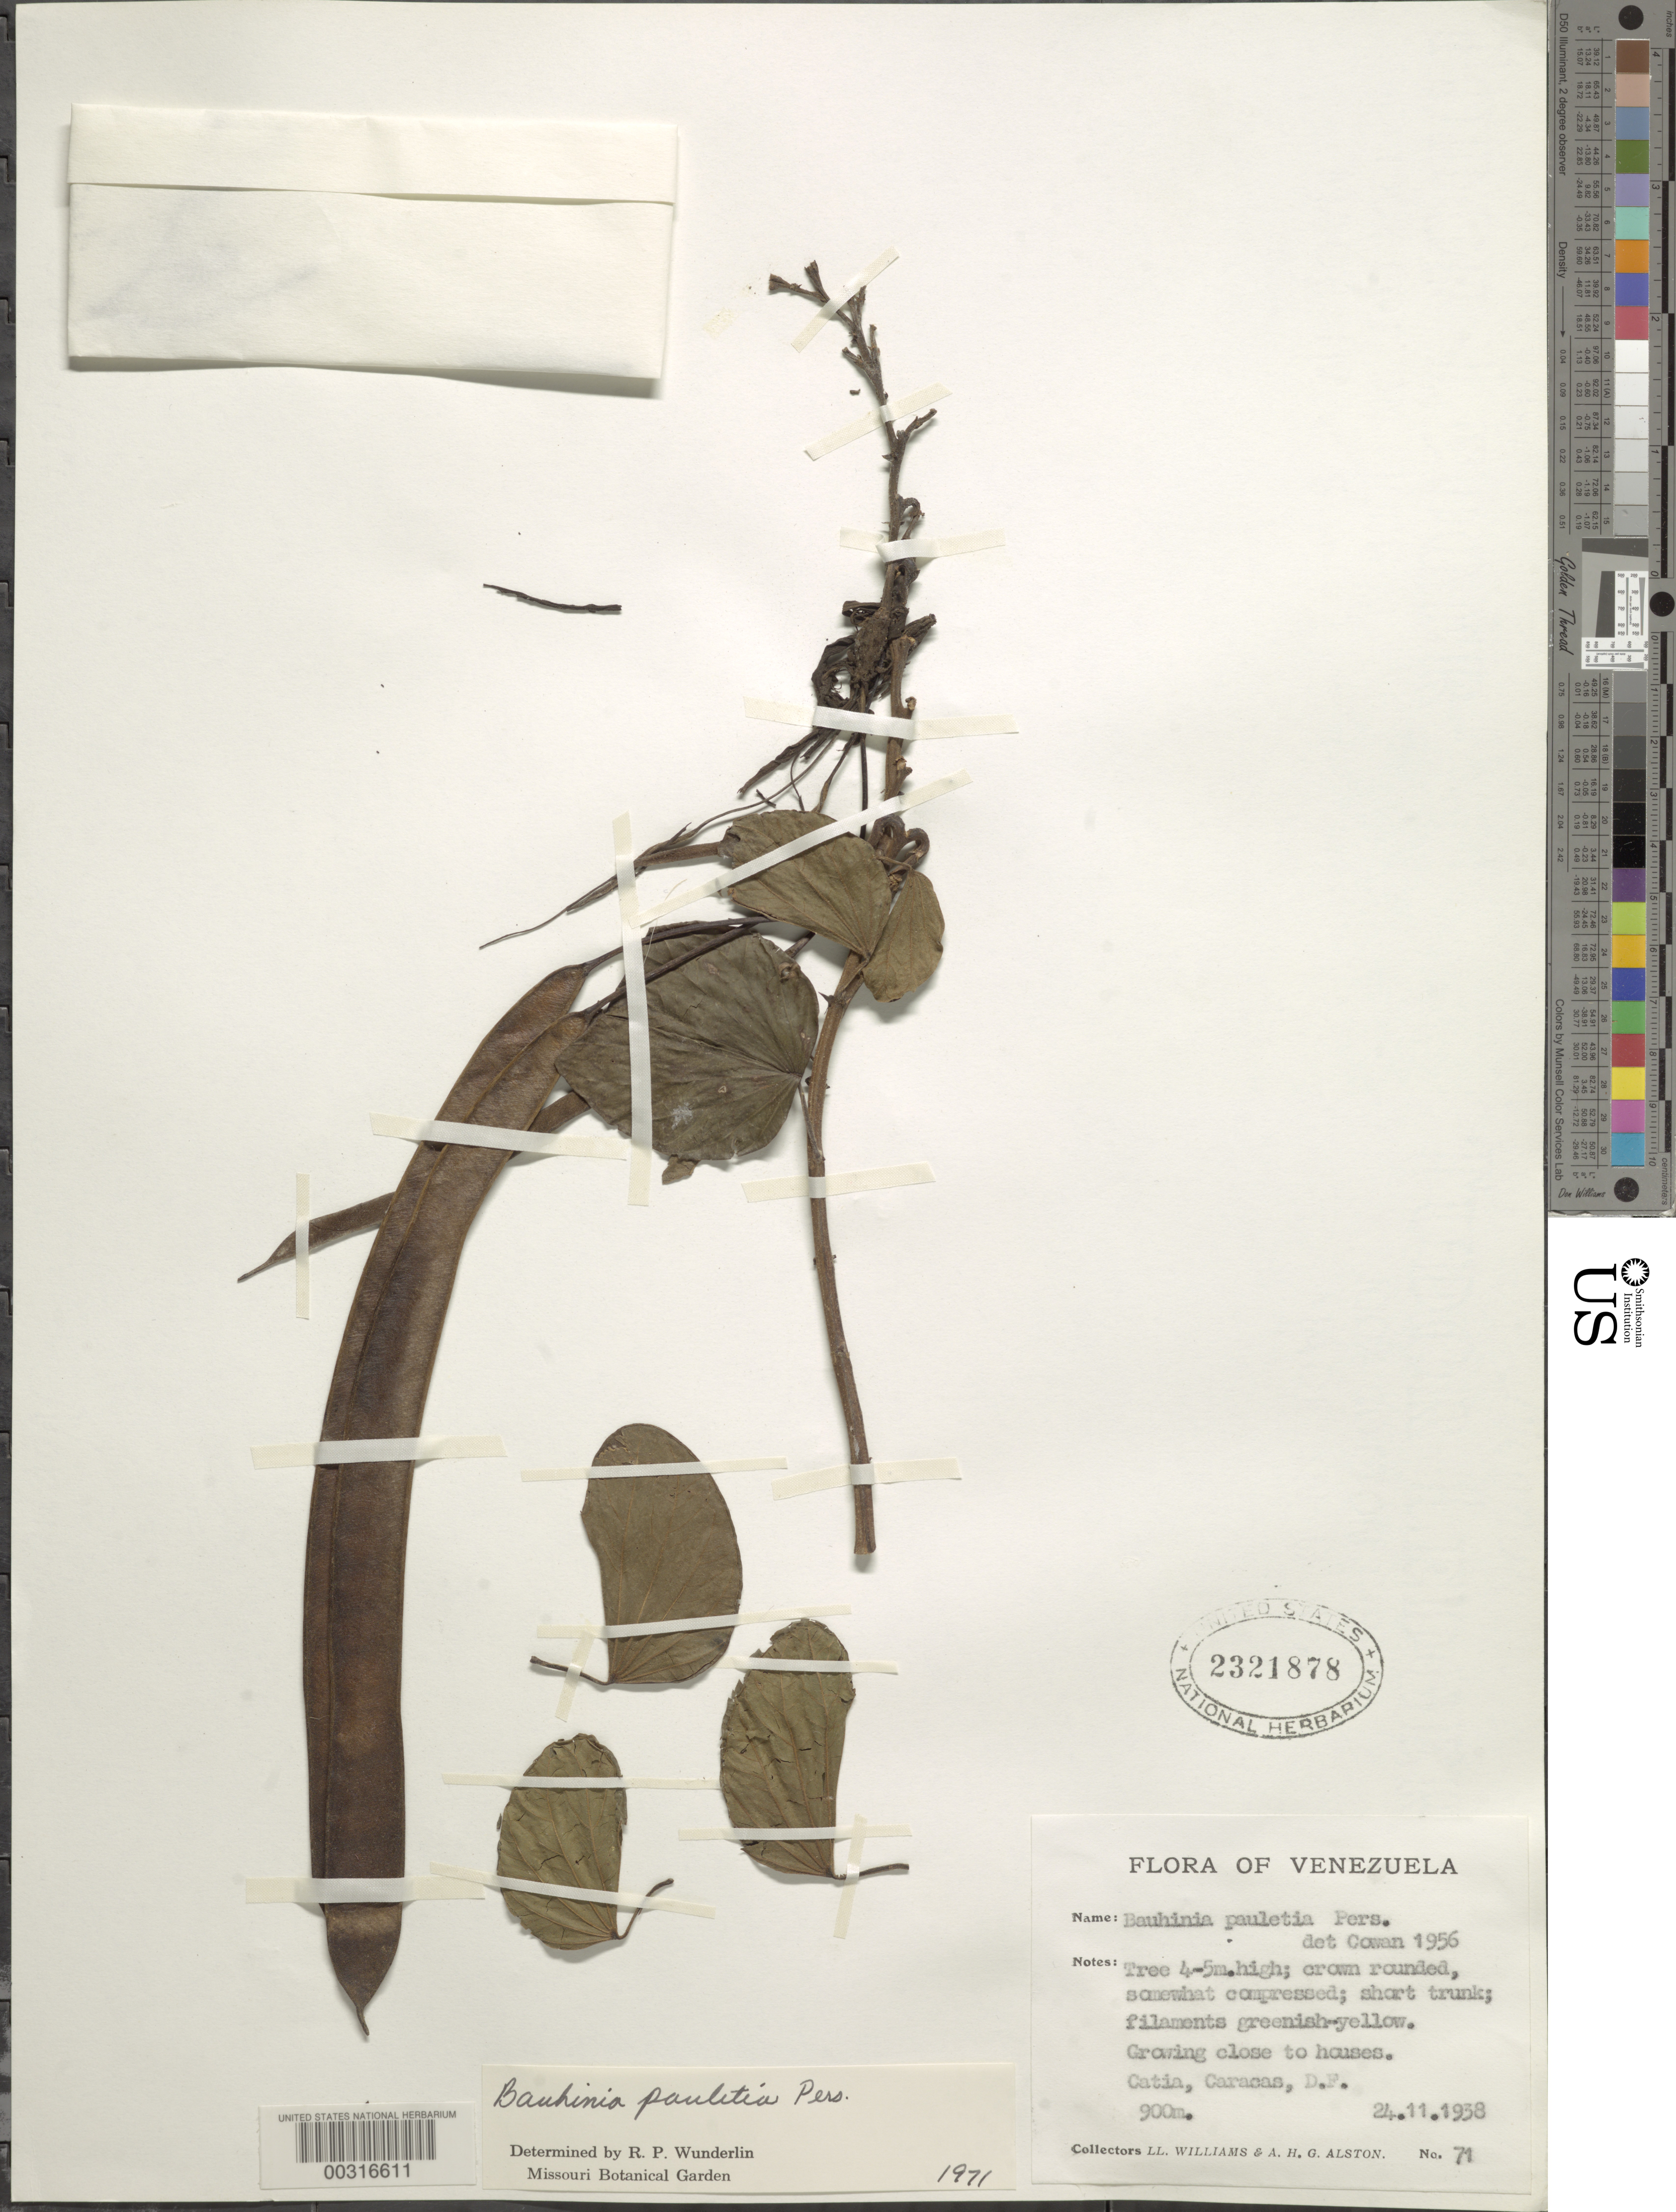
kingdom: Plantae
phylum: Tracheophyta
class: Magnoliopsida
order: Fabales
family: Fabaceae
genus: Bauhinia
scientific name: Bauhinia pauletia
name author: Pers.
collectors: Ll. Williams & A. H. Alston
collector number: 71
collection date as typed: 24 Nov 1938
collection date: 1938-11-24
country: Venezuela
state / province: Distrito Federal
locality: Catia, caracas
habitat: Growing close to houses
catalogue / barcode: US 2321878